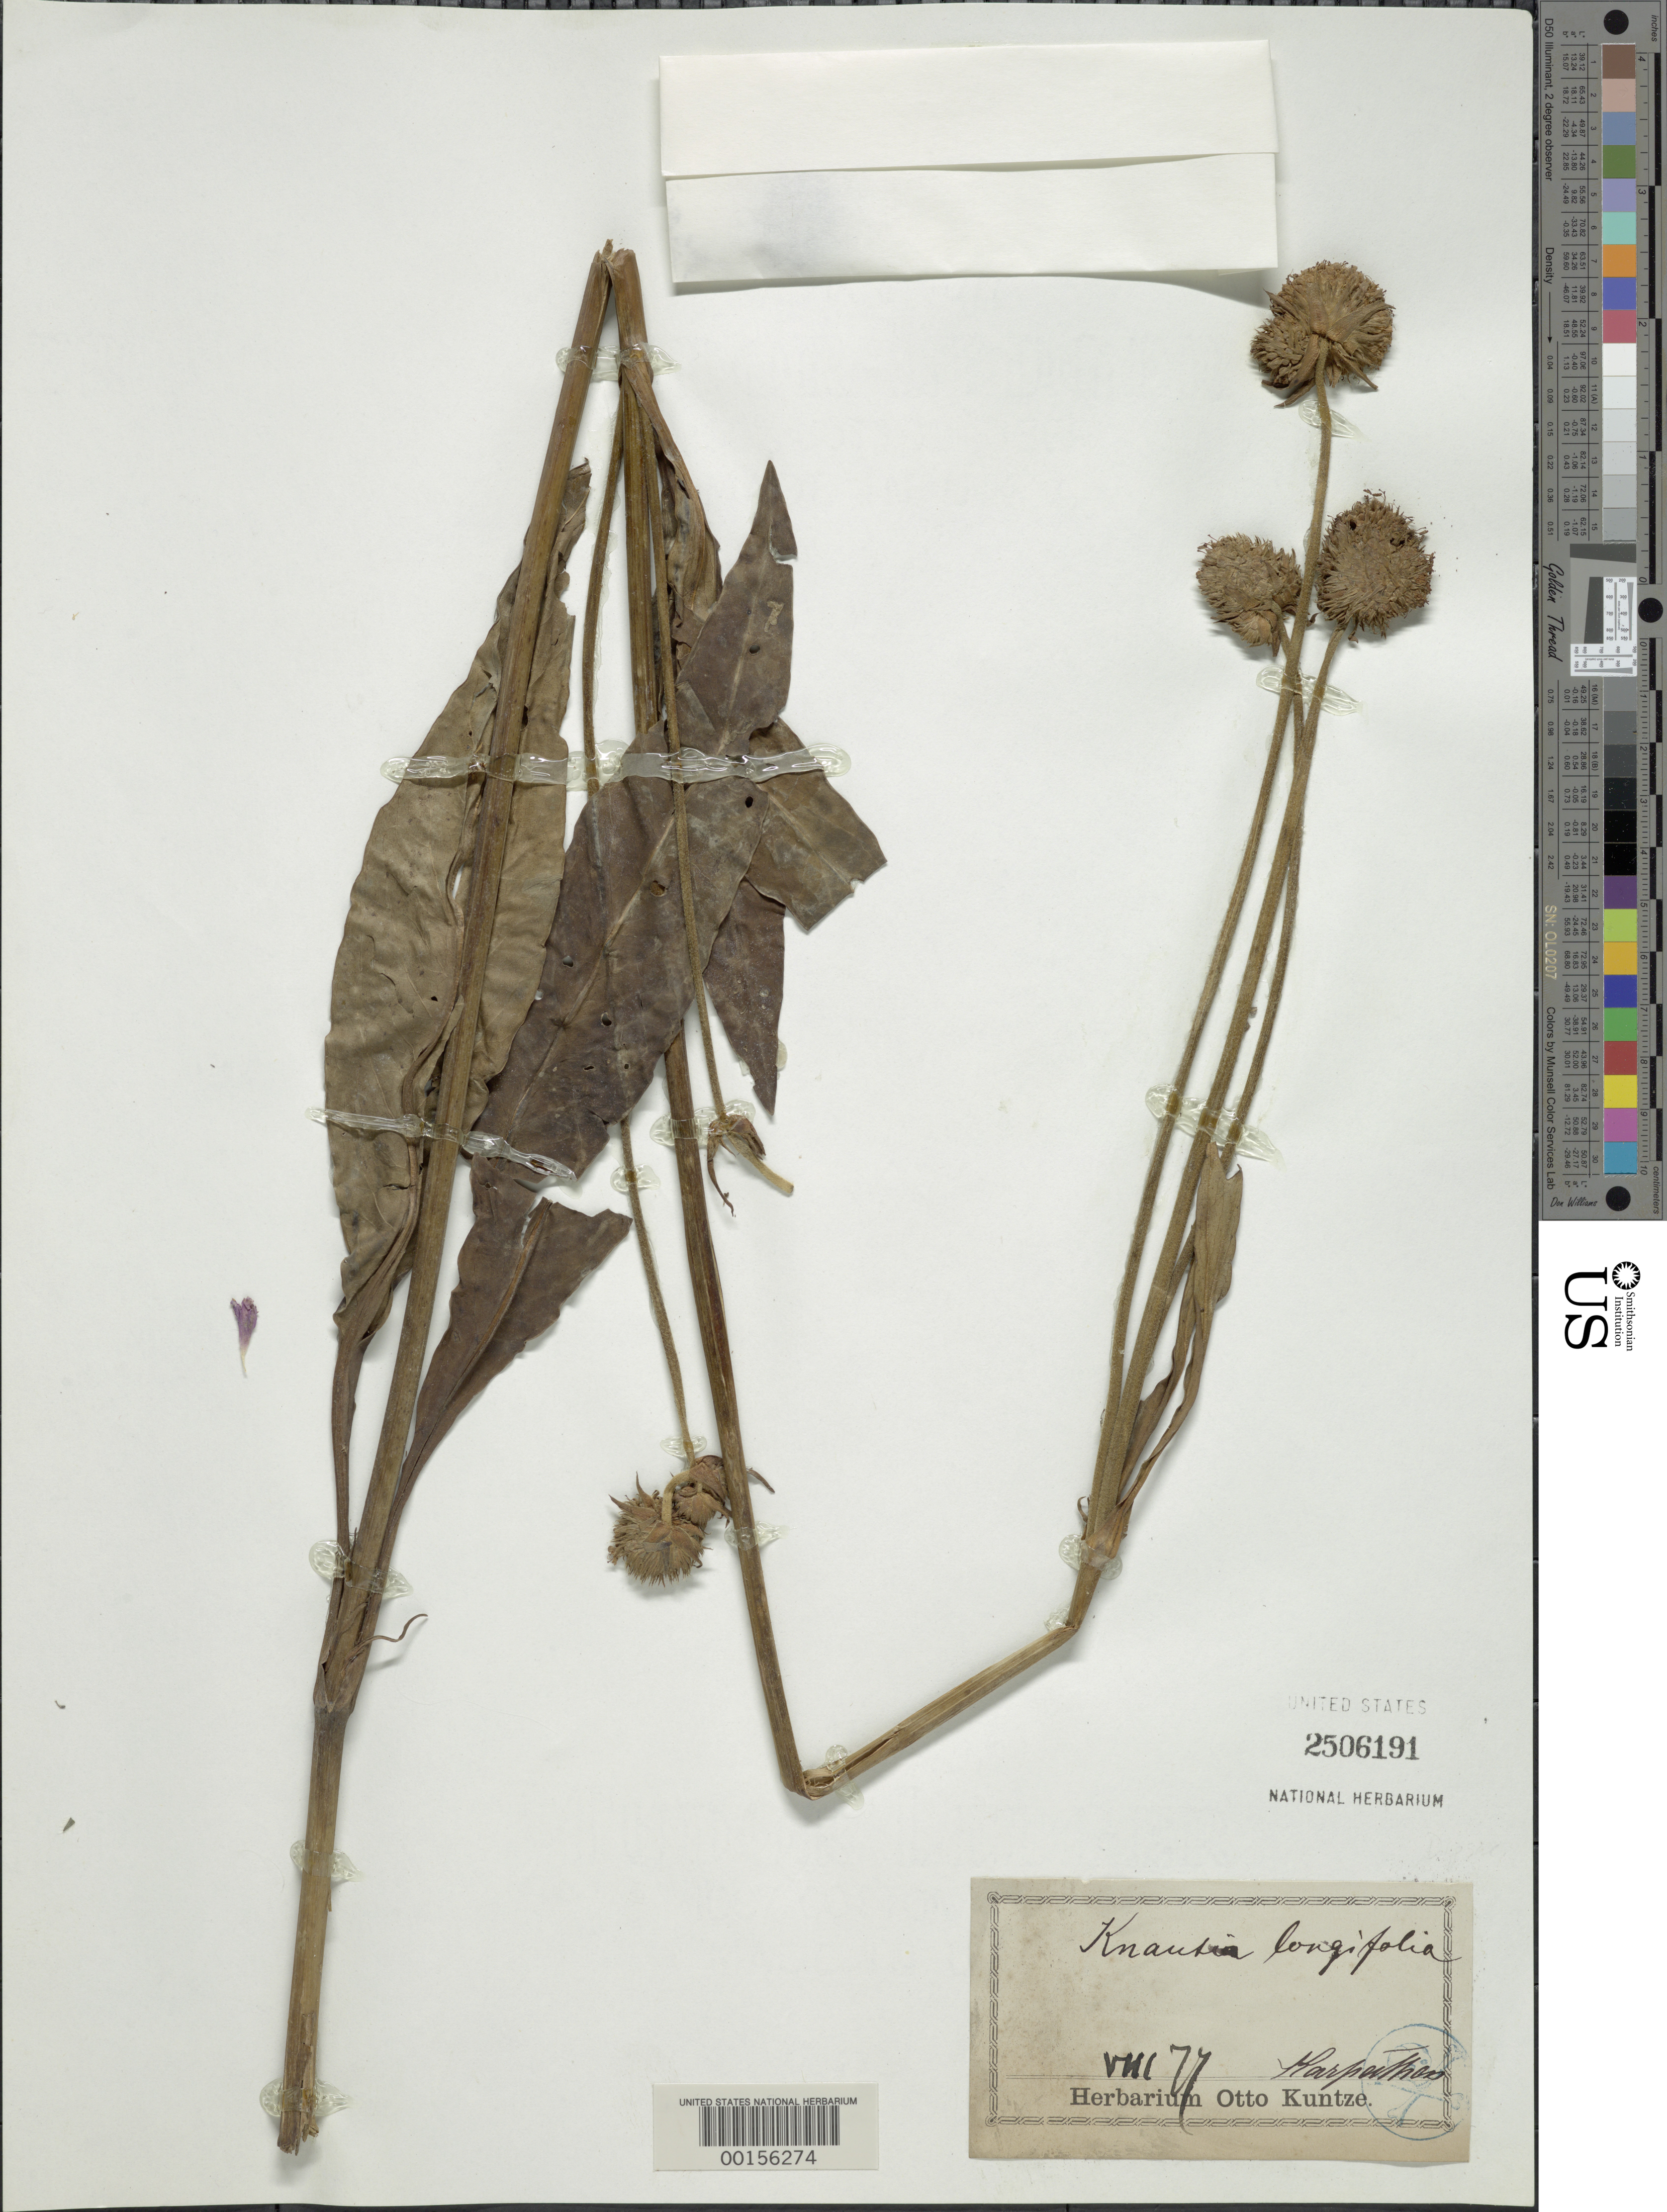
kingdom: Plantae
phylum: Tracheophyta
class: Magnoliopsida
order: Dipsacales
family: Caprifoliaceae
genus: Knautia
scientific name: Knautia longifolia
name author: (Waldst. & Kit.) W.D.J. Koch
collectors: C.E.O. Kuntze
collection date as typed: Aug 1877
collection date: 1877-08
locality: Karpathen [Karpathos?]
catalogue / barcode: US 2506191